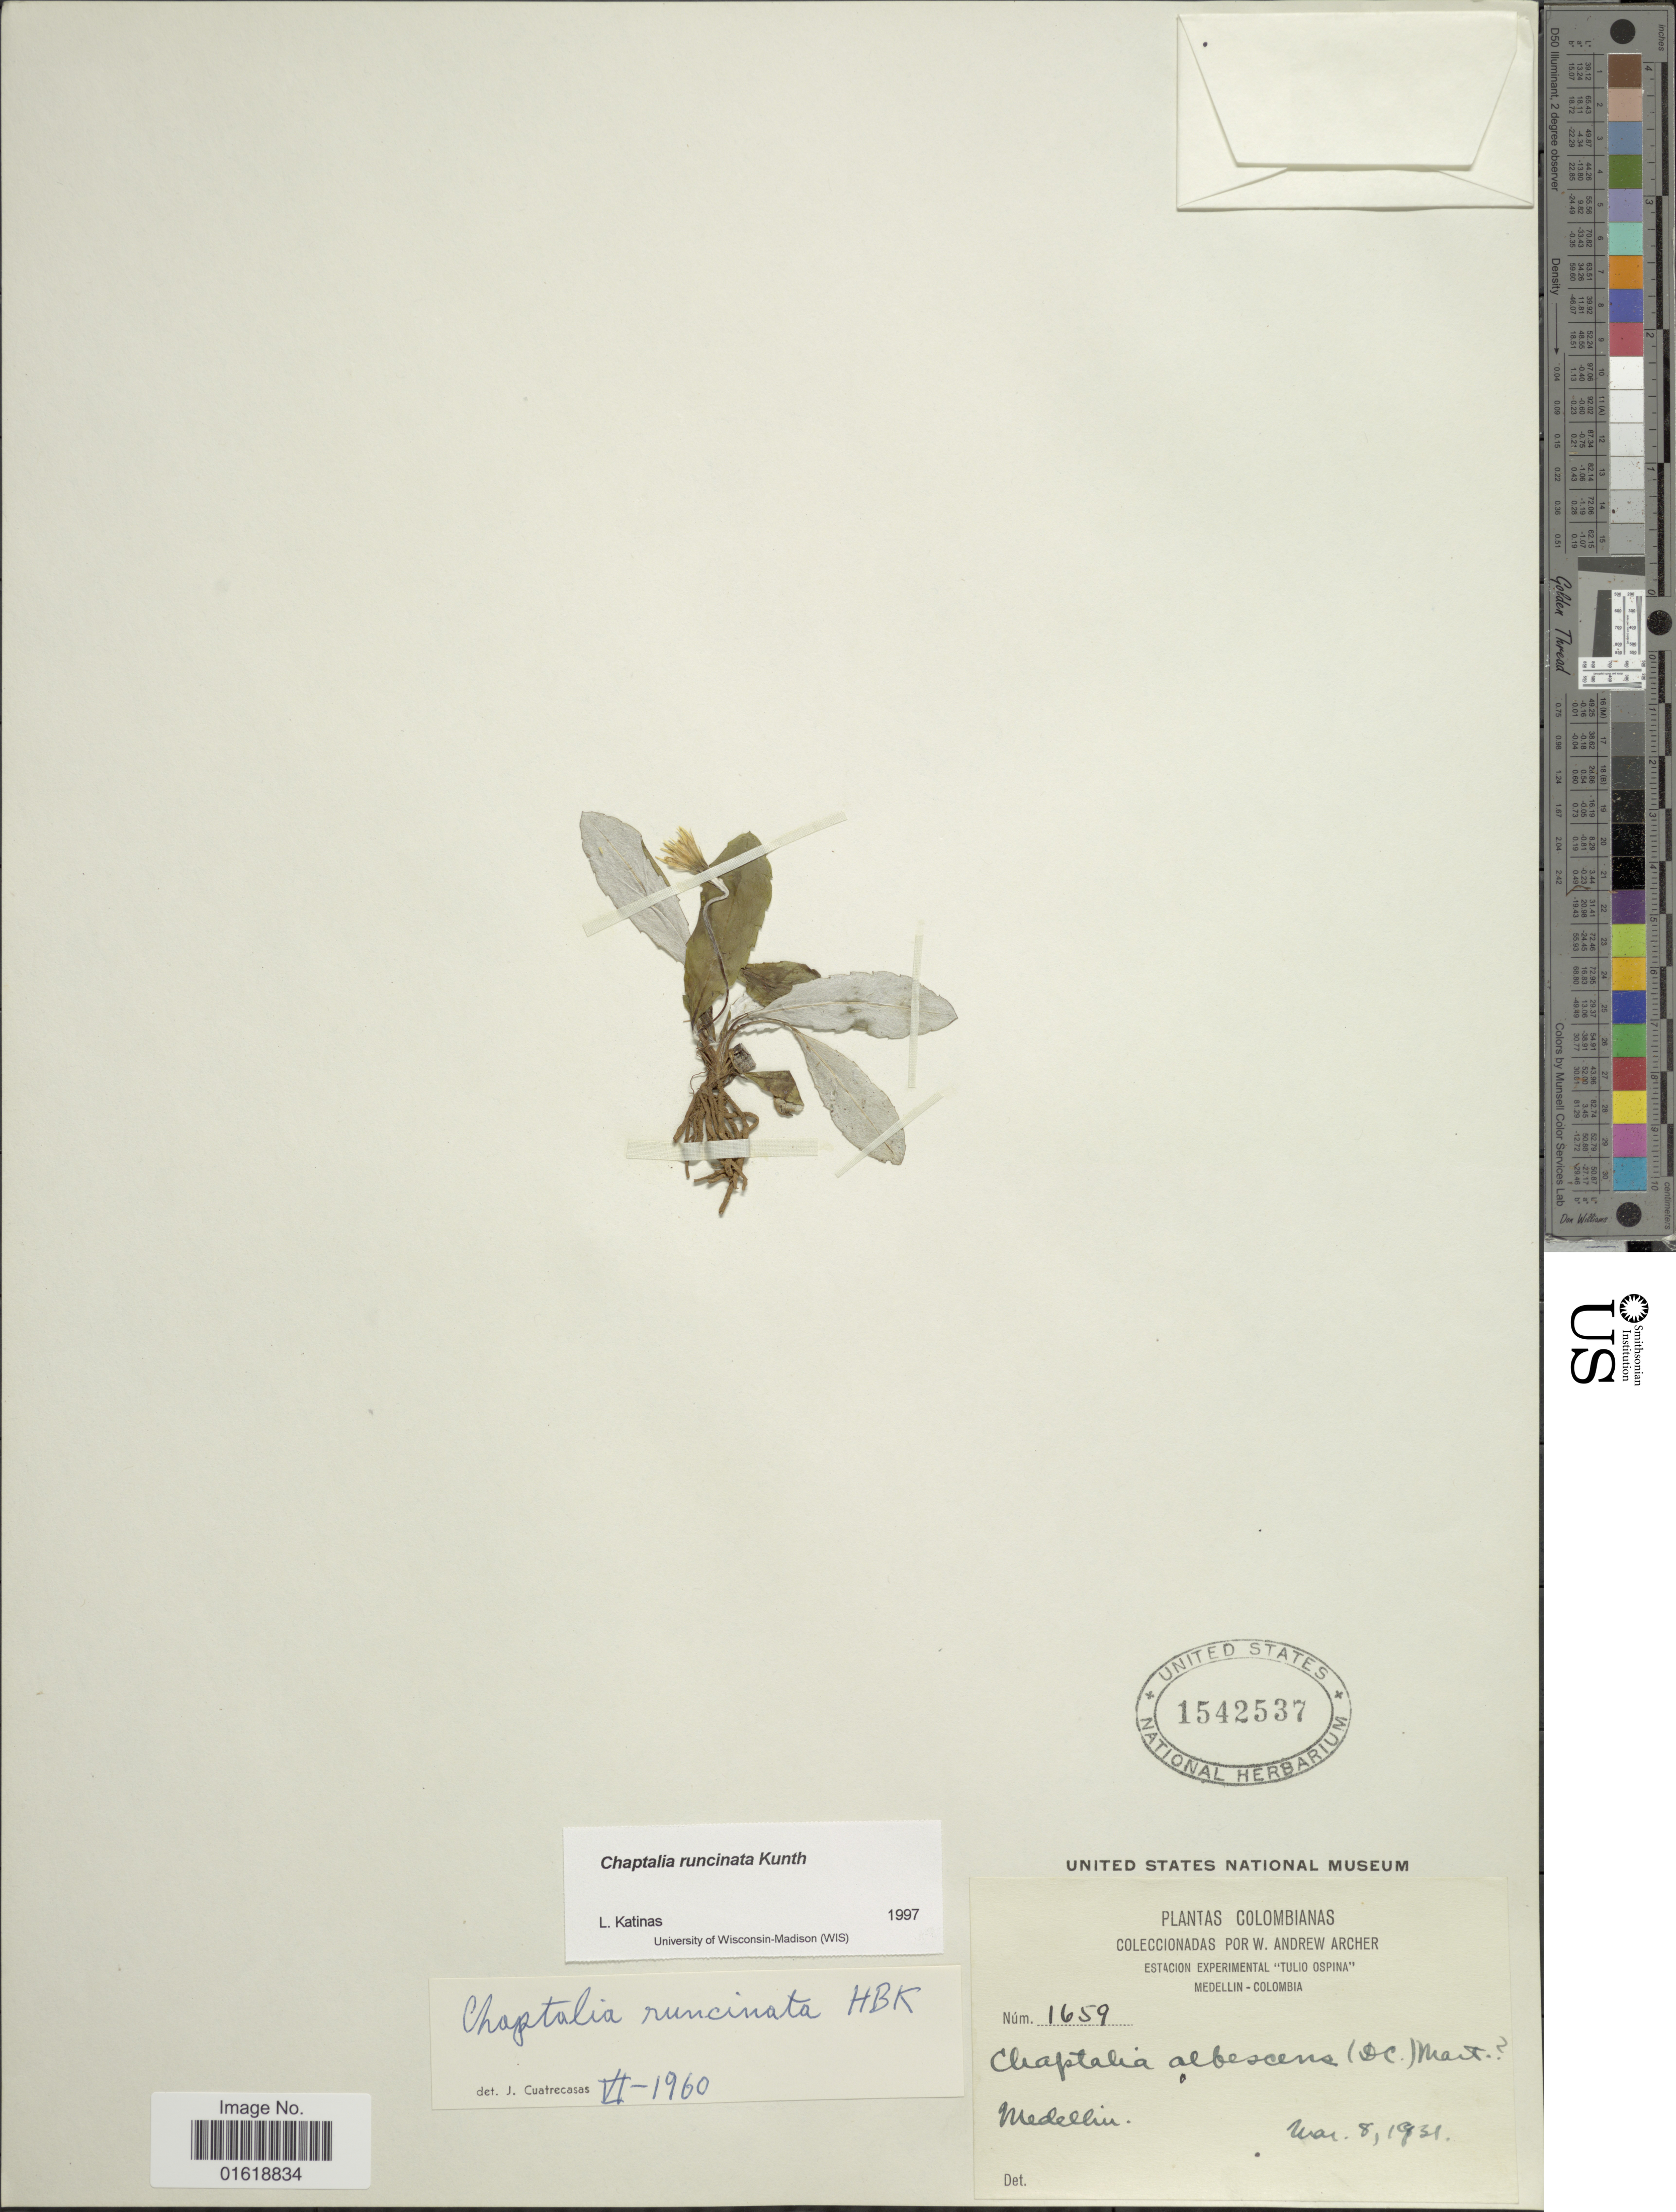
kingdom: Plantae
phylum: Tracheophyta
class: Magnoliopsida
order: Asterales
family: Asteraceae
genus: Chaptalia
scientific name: Chaptalia runcinata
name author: Kunth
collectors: W. A. Archer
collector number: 1659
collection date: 1931-03-08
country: Colombia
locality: Medellin.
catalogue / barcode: US 1542537